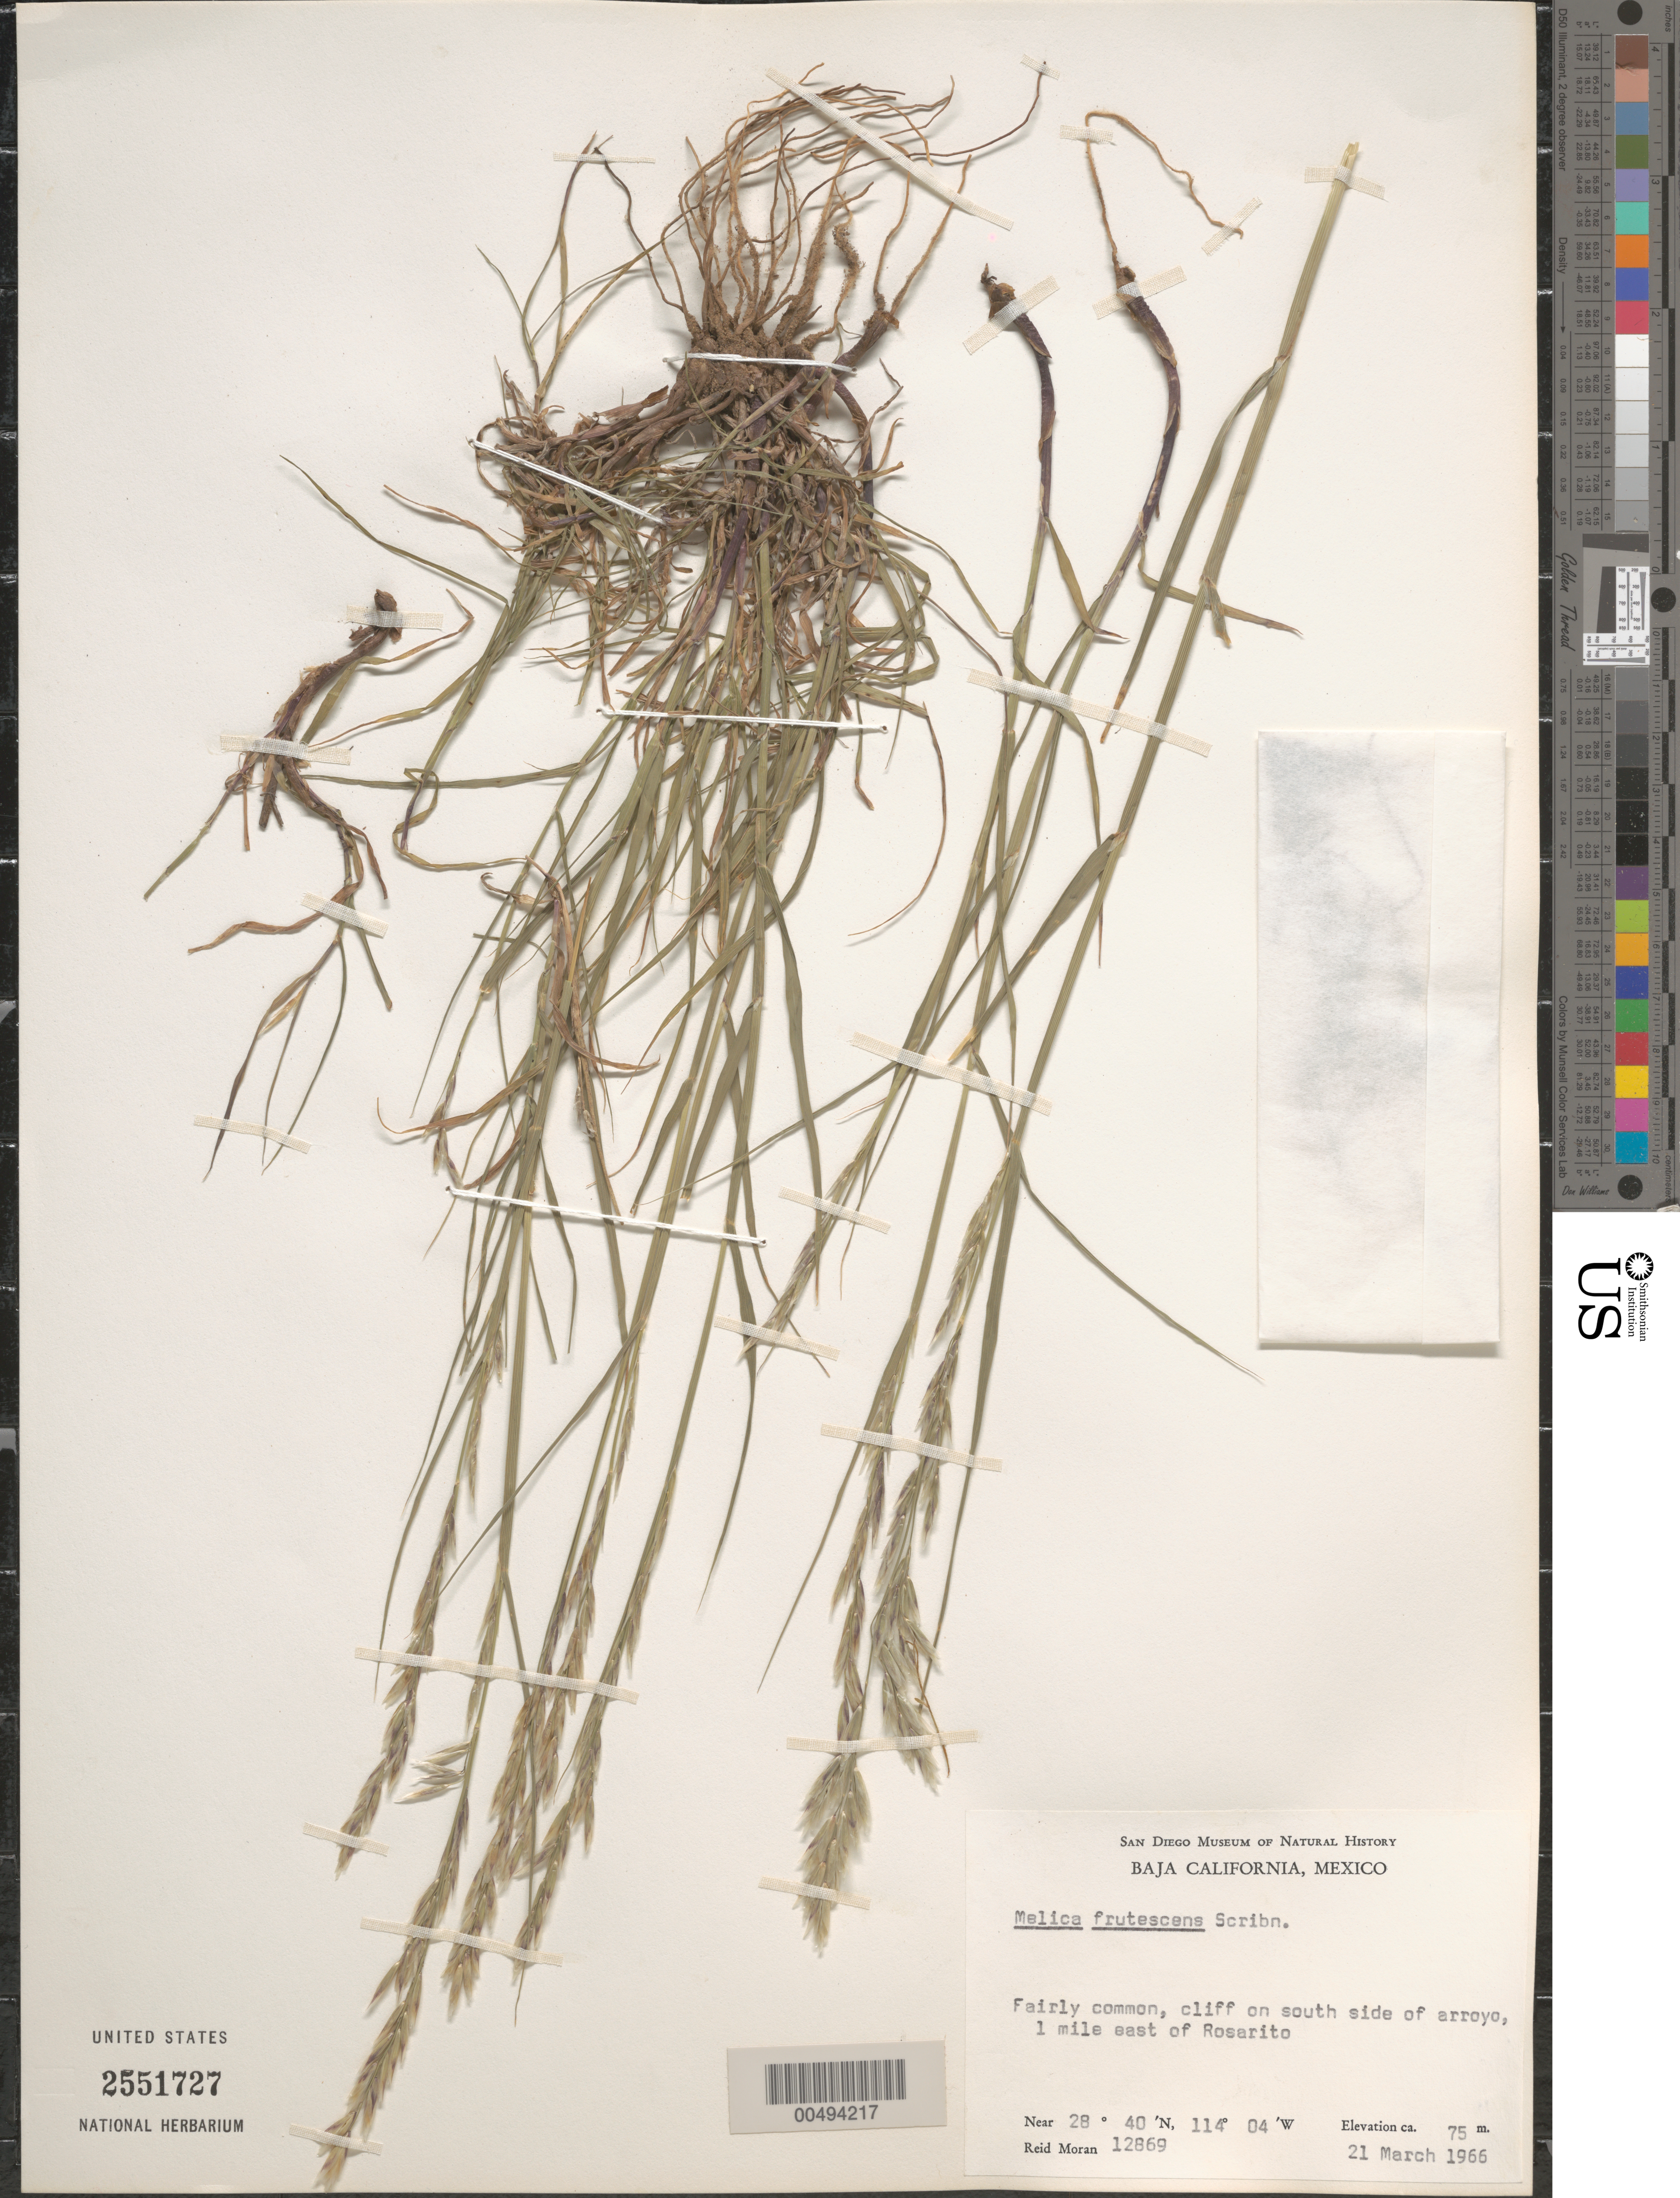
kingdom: Plantae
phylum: Tracheophyta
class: Liliopsida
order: Poales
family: Poaceae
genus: Melica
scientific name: Melica frutescens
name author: Scribn.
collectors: R. V. Moran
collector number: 12869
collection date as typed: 21 Mar 1966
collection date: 1966-03-21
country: Mexico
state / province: Baja California Norte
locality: On S side of arroyo, 1 mi E of Rosarito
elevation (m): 75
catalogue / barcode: US 2551727